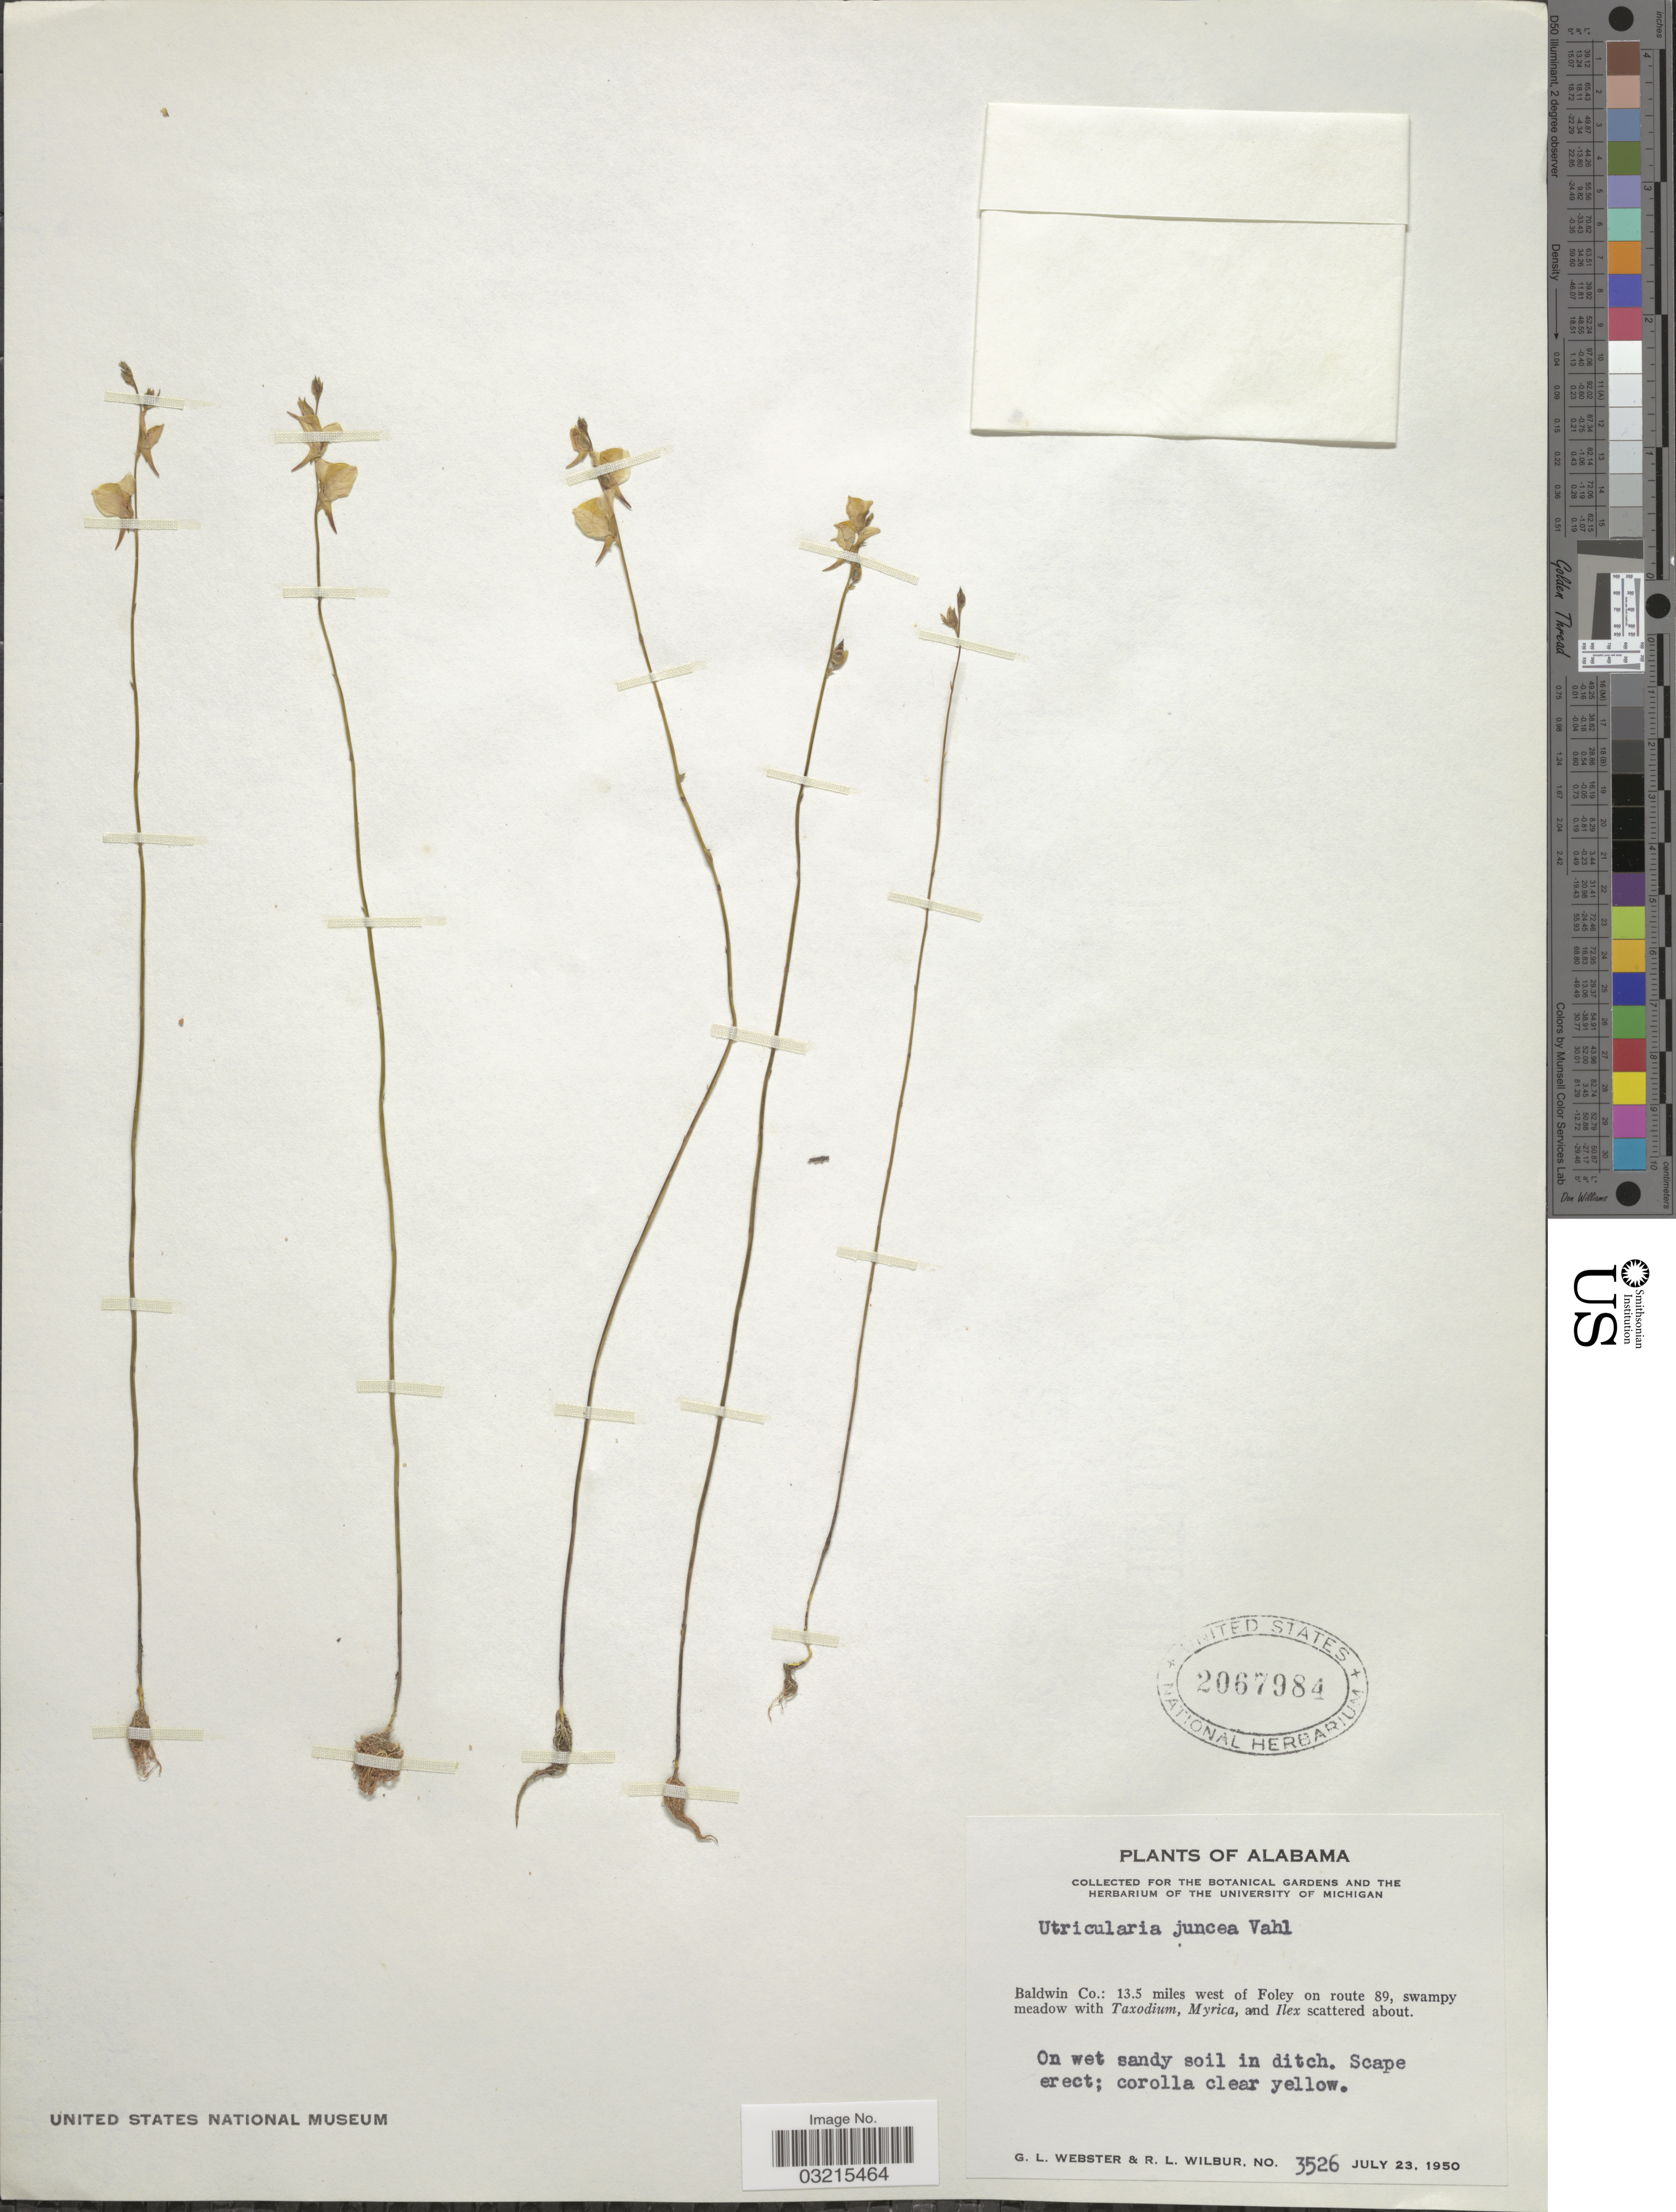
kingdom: Plantae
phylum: Tracheophyta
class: Magnoliopsida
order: Lamiales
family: Lentibulariaceae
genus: Utricularia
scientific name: Utricularia juncea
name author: Vahl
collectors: G. L. Webster & R. L. Wilbur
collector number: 3526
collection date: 1950-07-23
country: United States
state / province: Alabama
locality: Baldwin Co.: 13.5 miles west of Foley on route 89.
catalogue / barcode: US 2067984